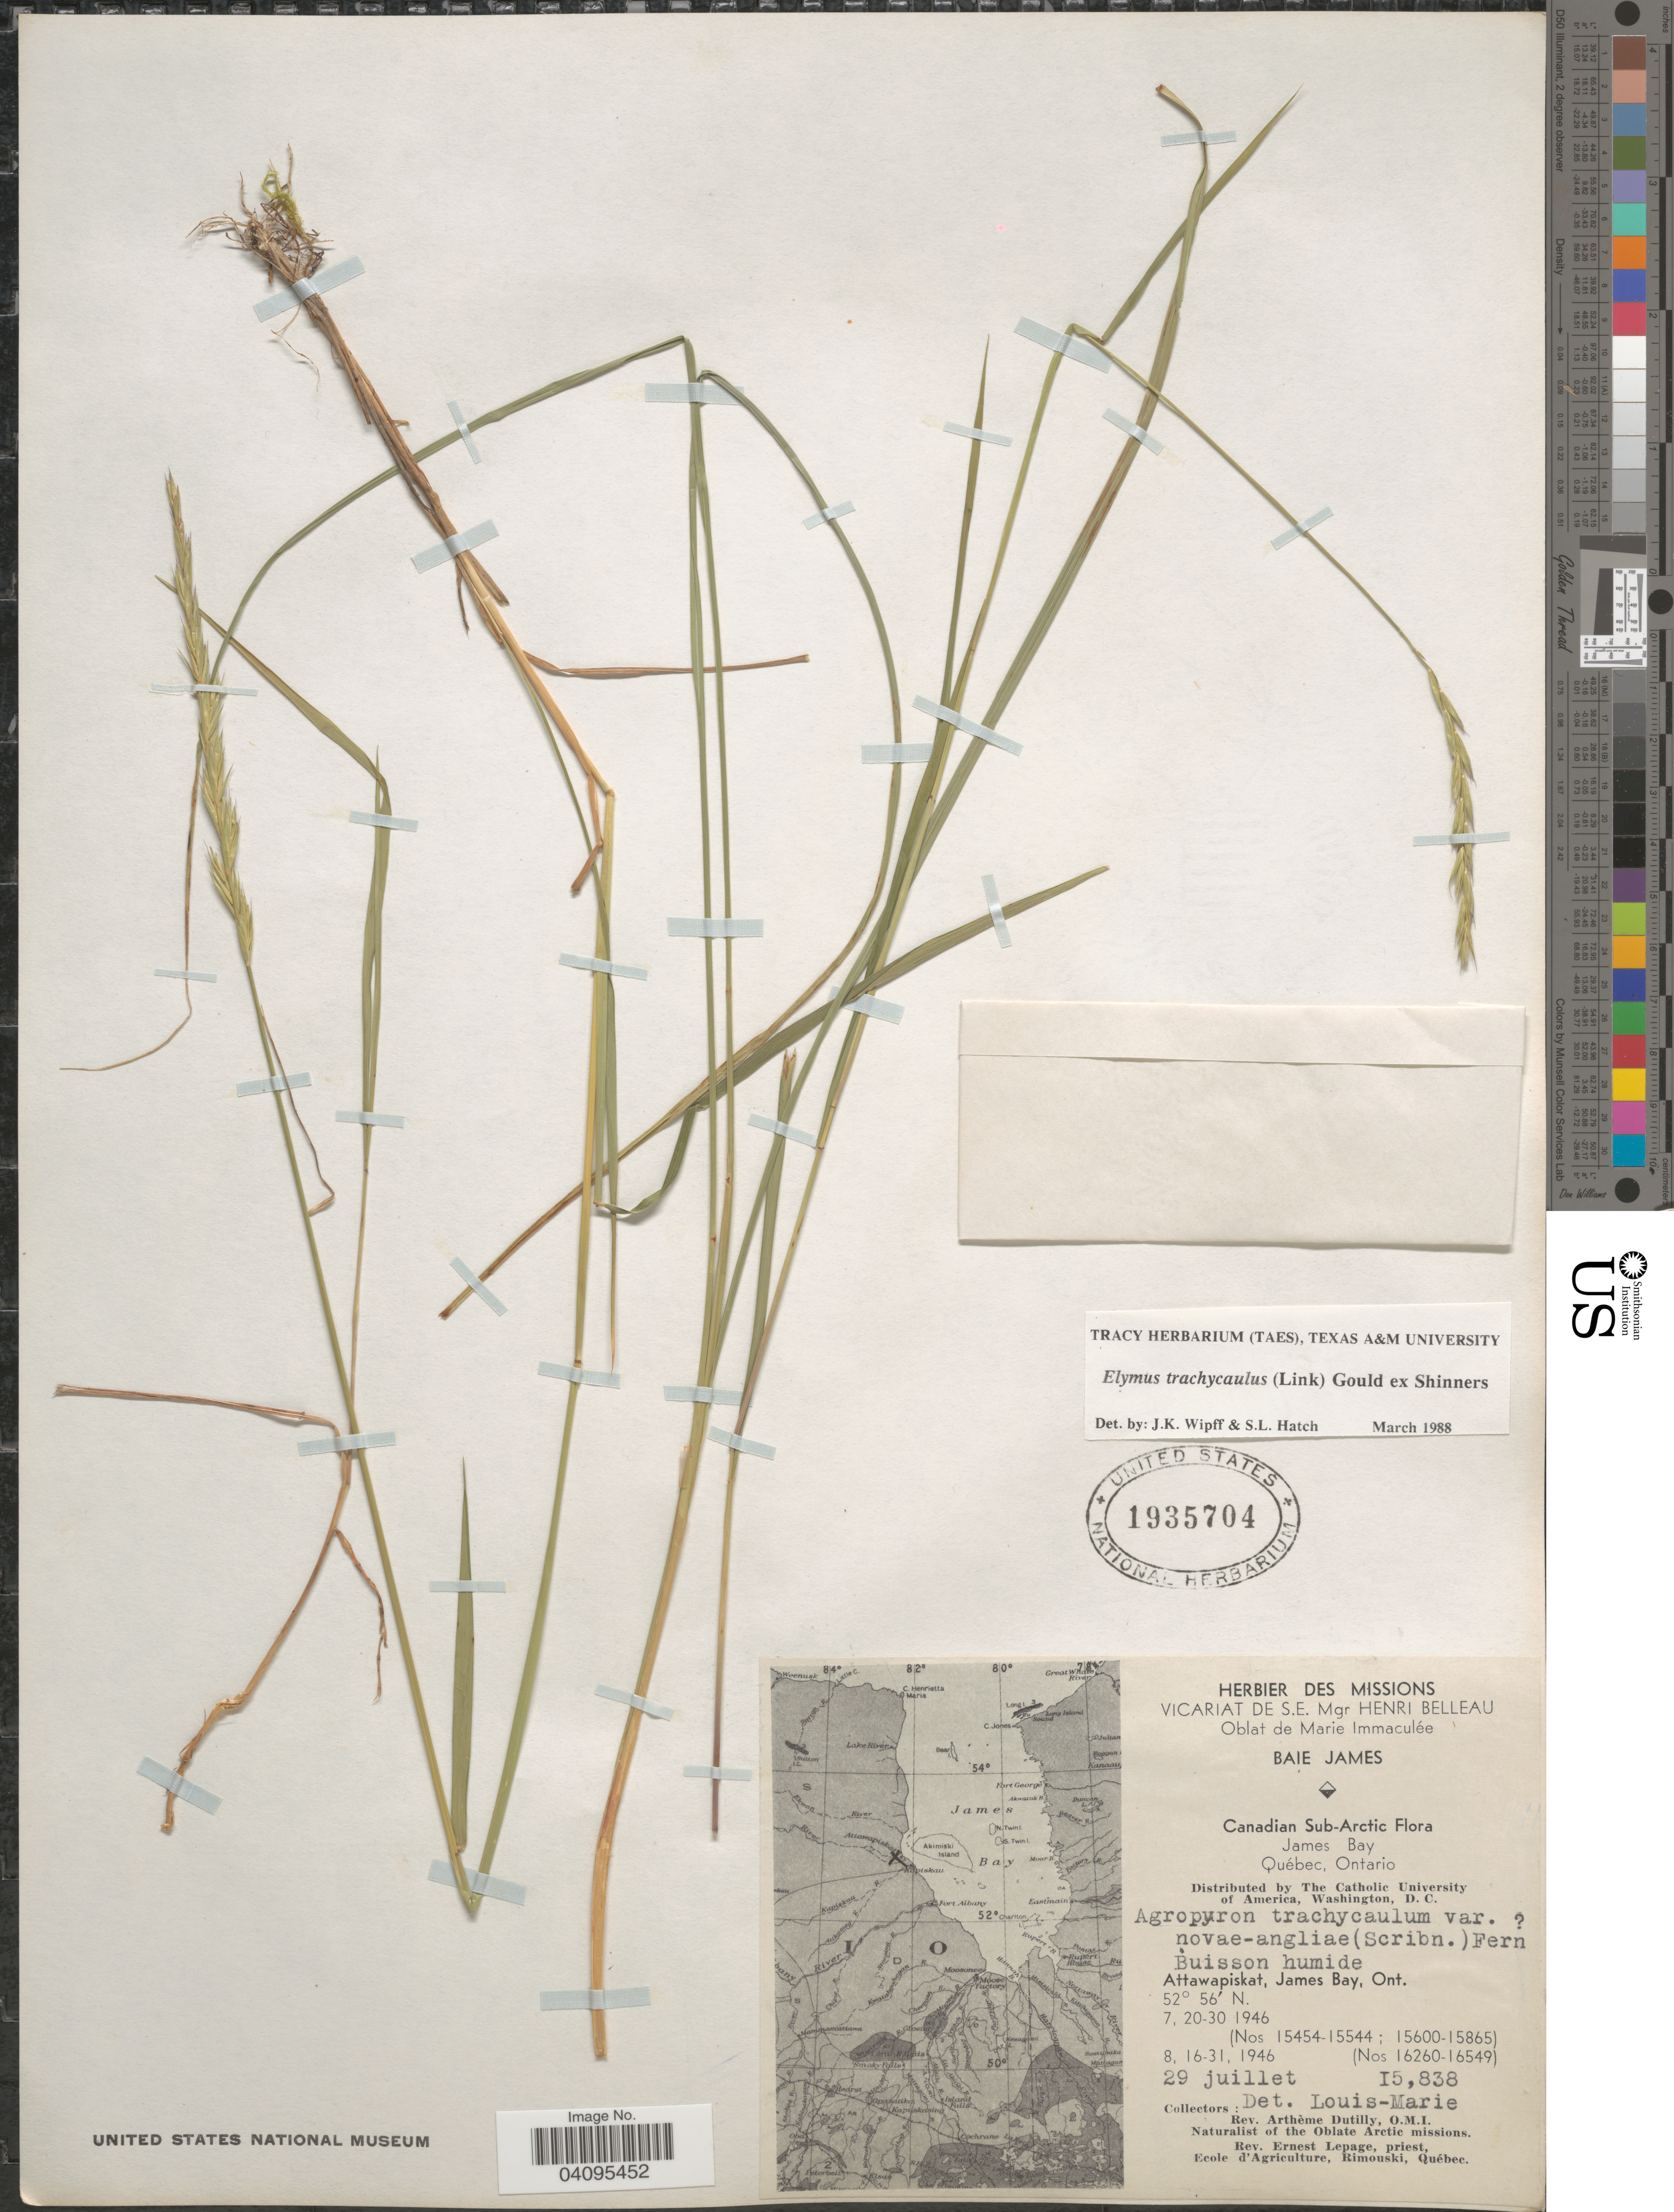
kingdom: Plantae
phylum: Tracheophyta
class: Liliopsida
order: Poales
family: Poaceae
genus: Elymus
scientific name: Elymus trachycaulus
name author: (Link) Gould ex Shinners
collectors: P. Dutilly & E. Lepage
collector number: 15838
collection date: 1946-07-29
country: Canada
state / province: Ontario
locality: Canadian Sub-Arctic. James Bay. Buisson humide. Attawapiskat, James Bay.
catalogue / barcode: US 1935704